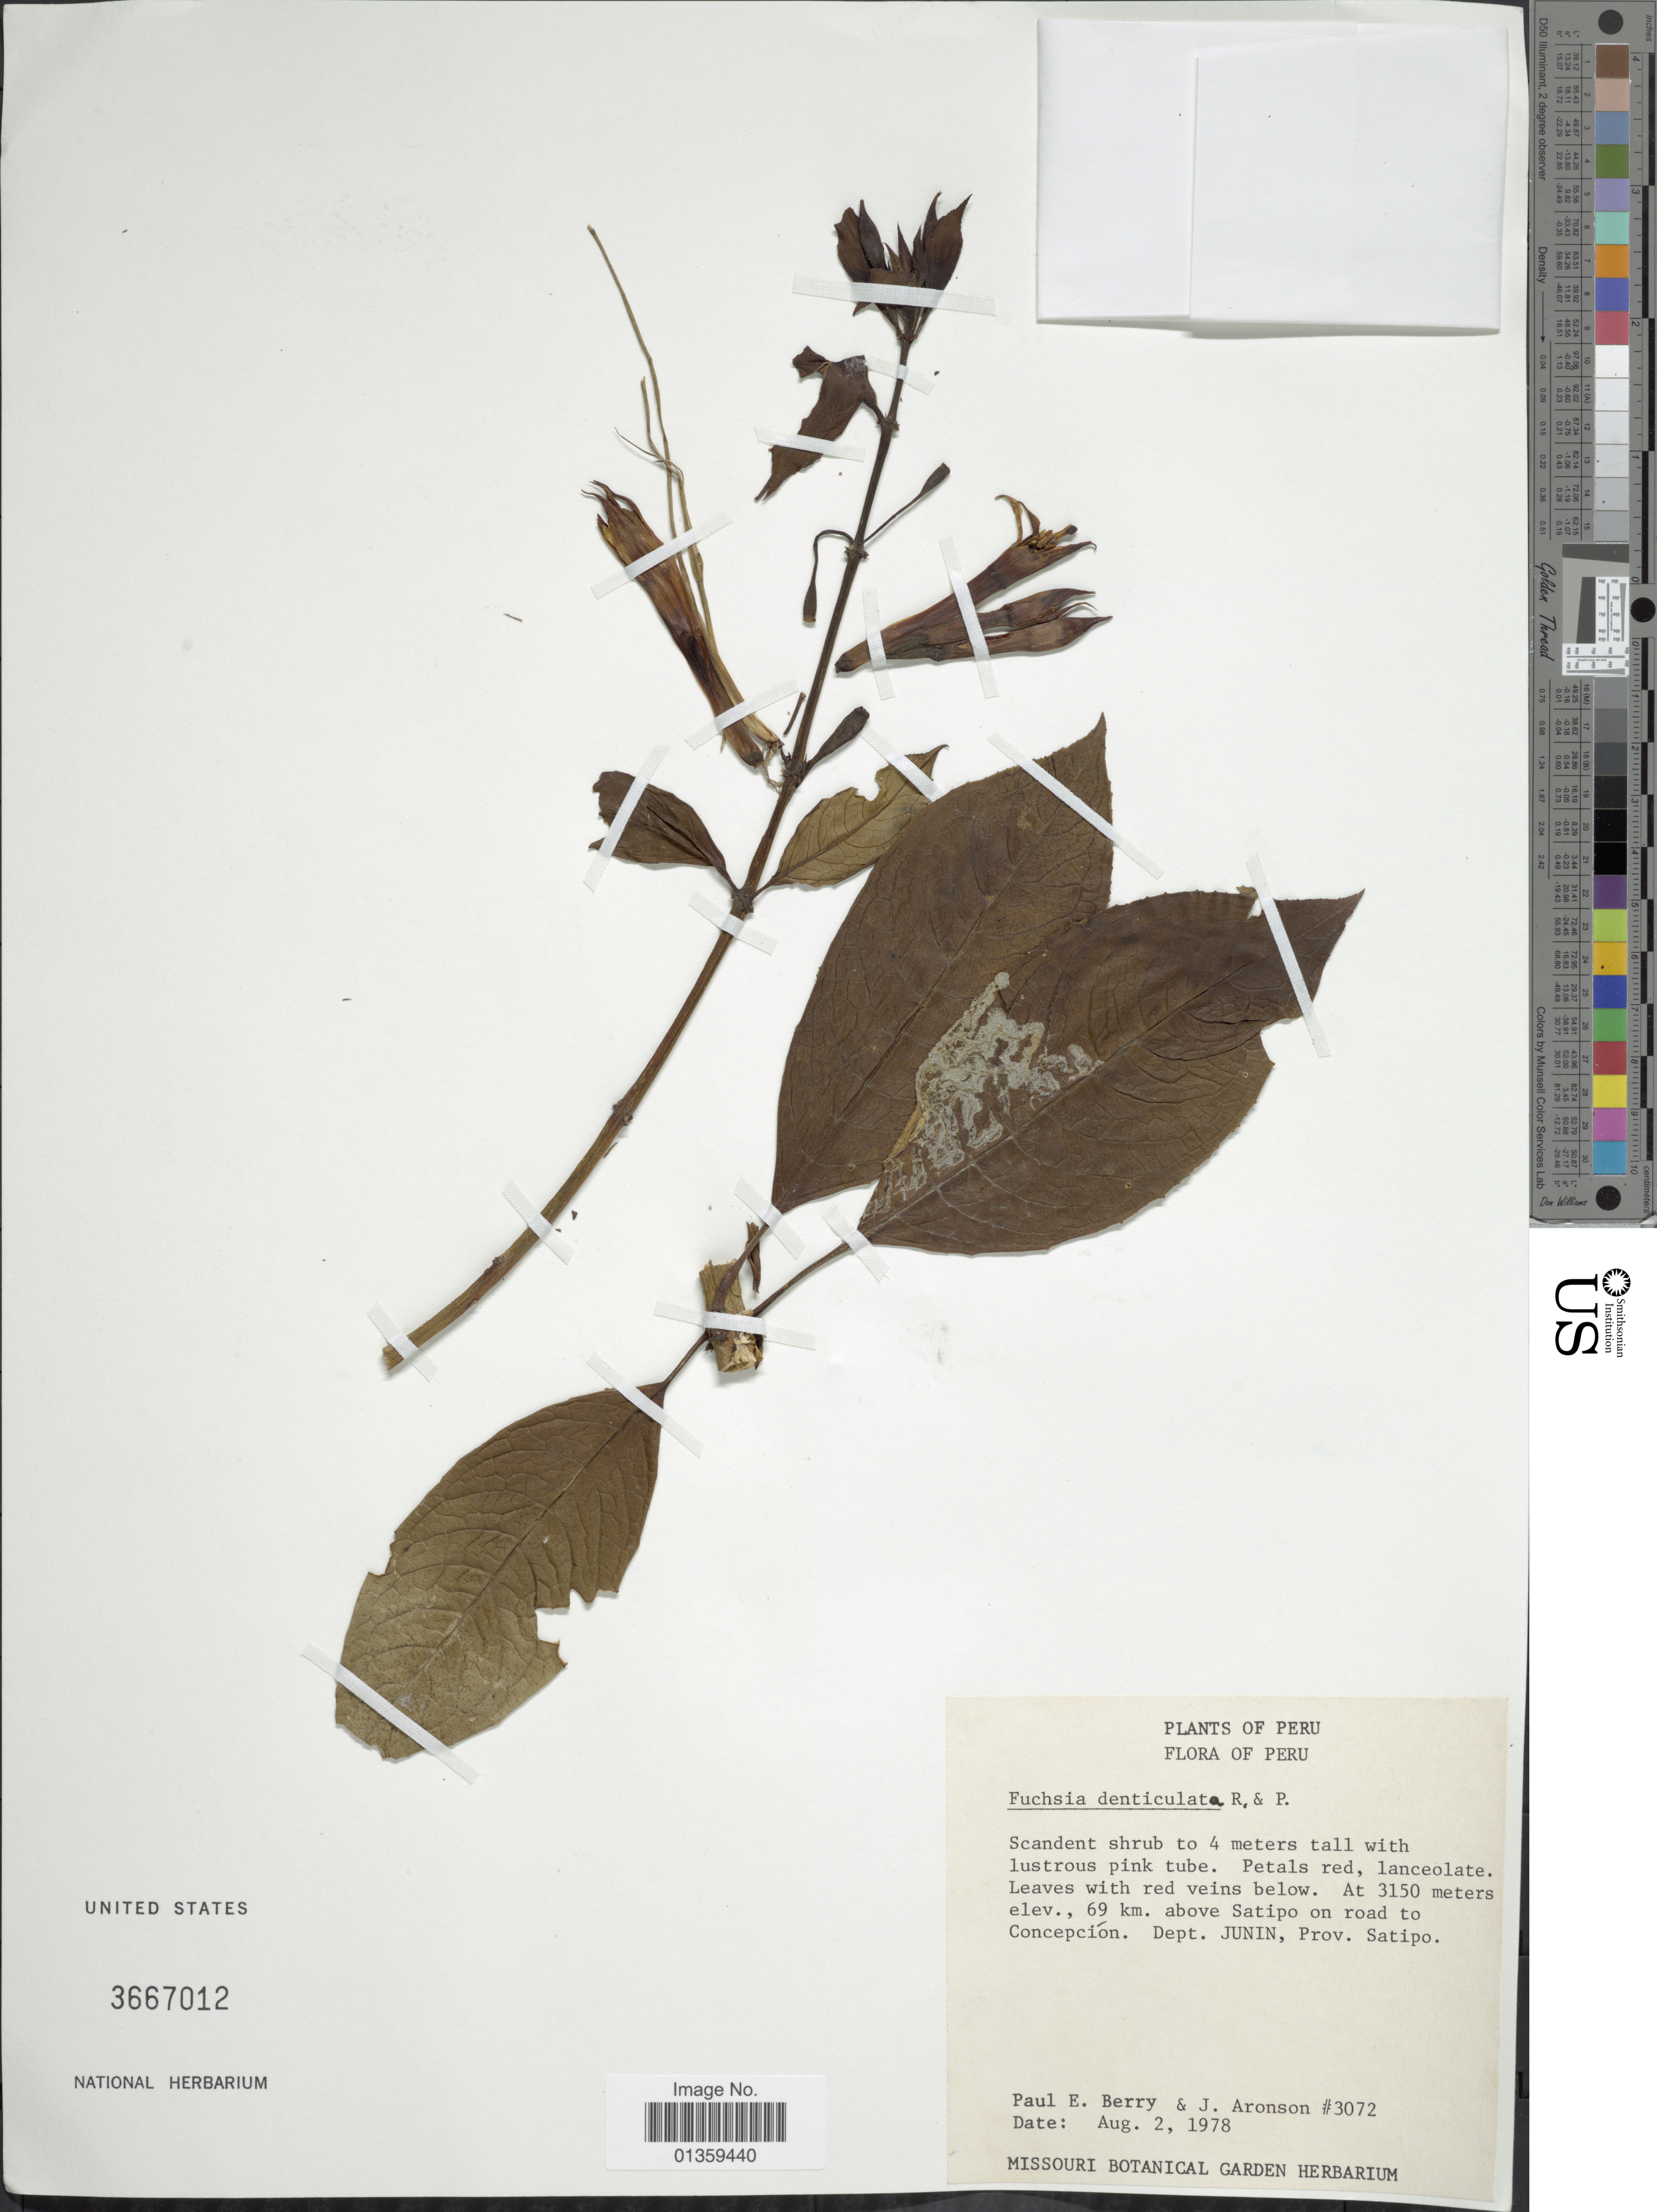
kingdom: Plantae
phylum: Tracheophyta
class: Magnoliopsida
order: Myrtales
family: Onagraceae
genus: Fuchsia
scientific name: Fuchsia denticulata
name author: Ruiz & Pav.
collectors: P. E. Berry & J. Aronson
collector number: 3072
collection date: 1978-08-02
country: Peru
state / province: Junín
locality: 69 km. above Satipo on road to Concepción, Prov. Satipo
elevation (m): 3150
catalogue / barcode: US 3667012